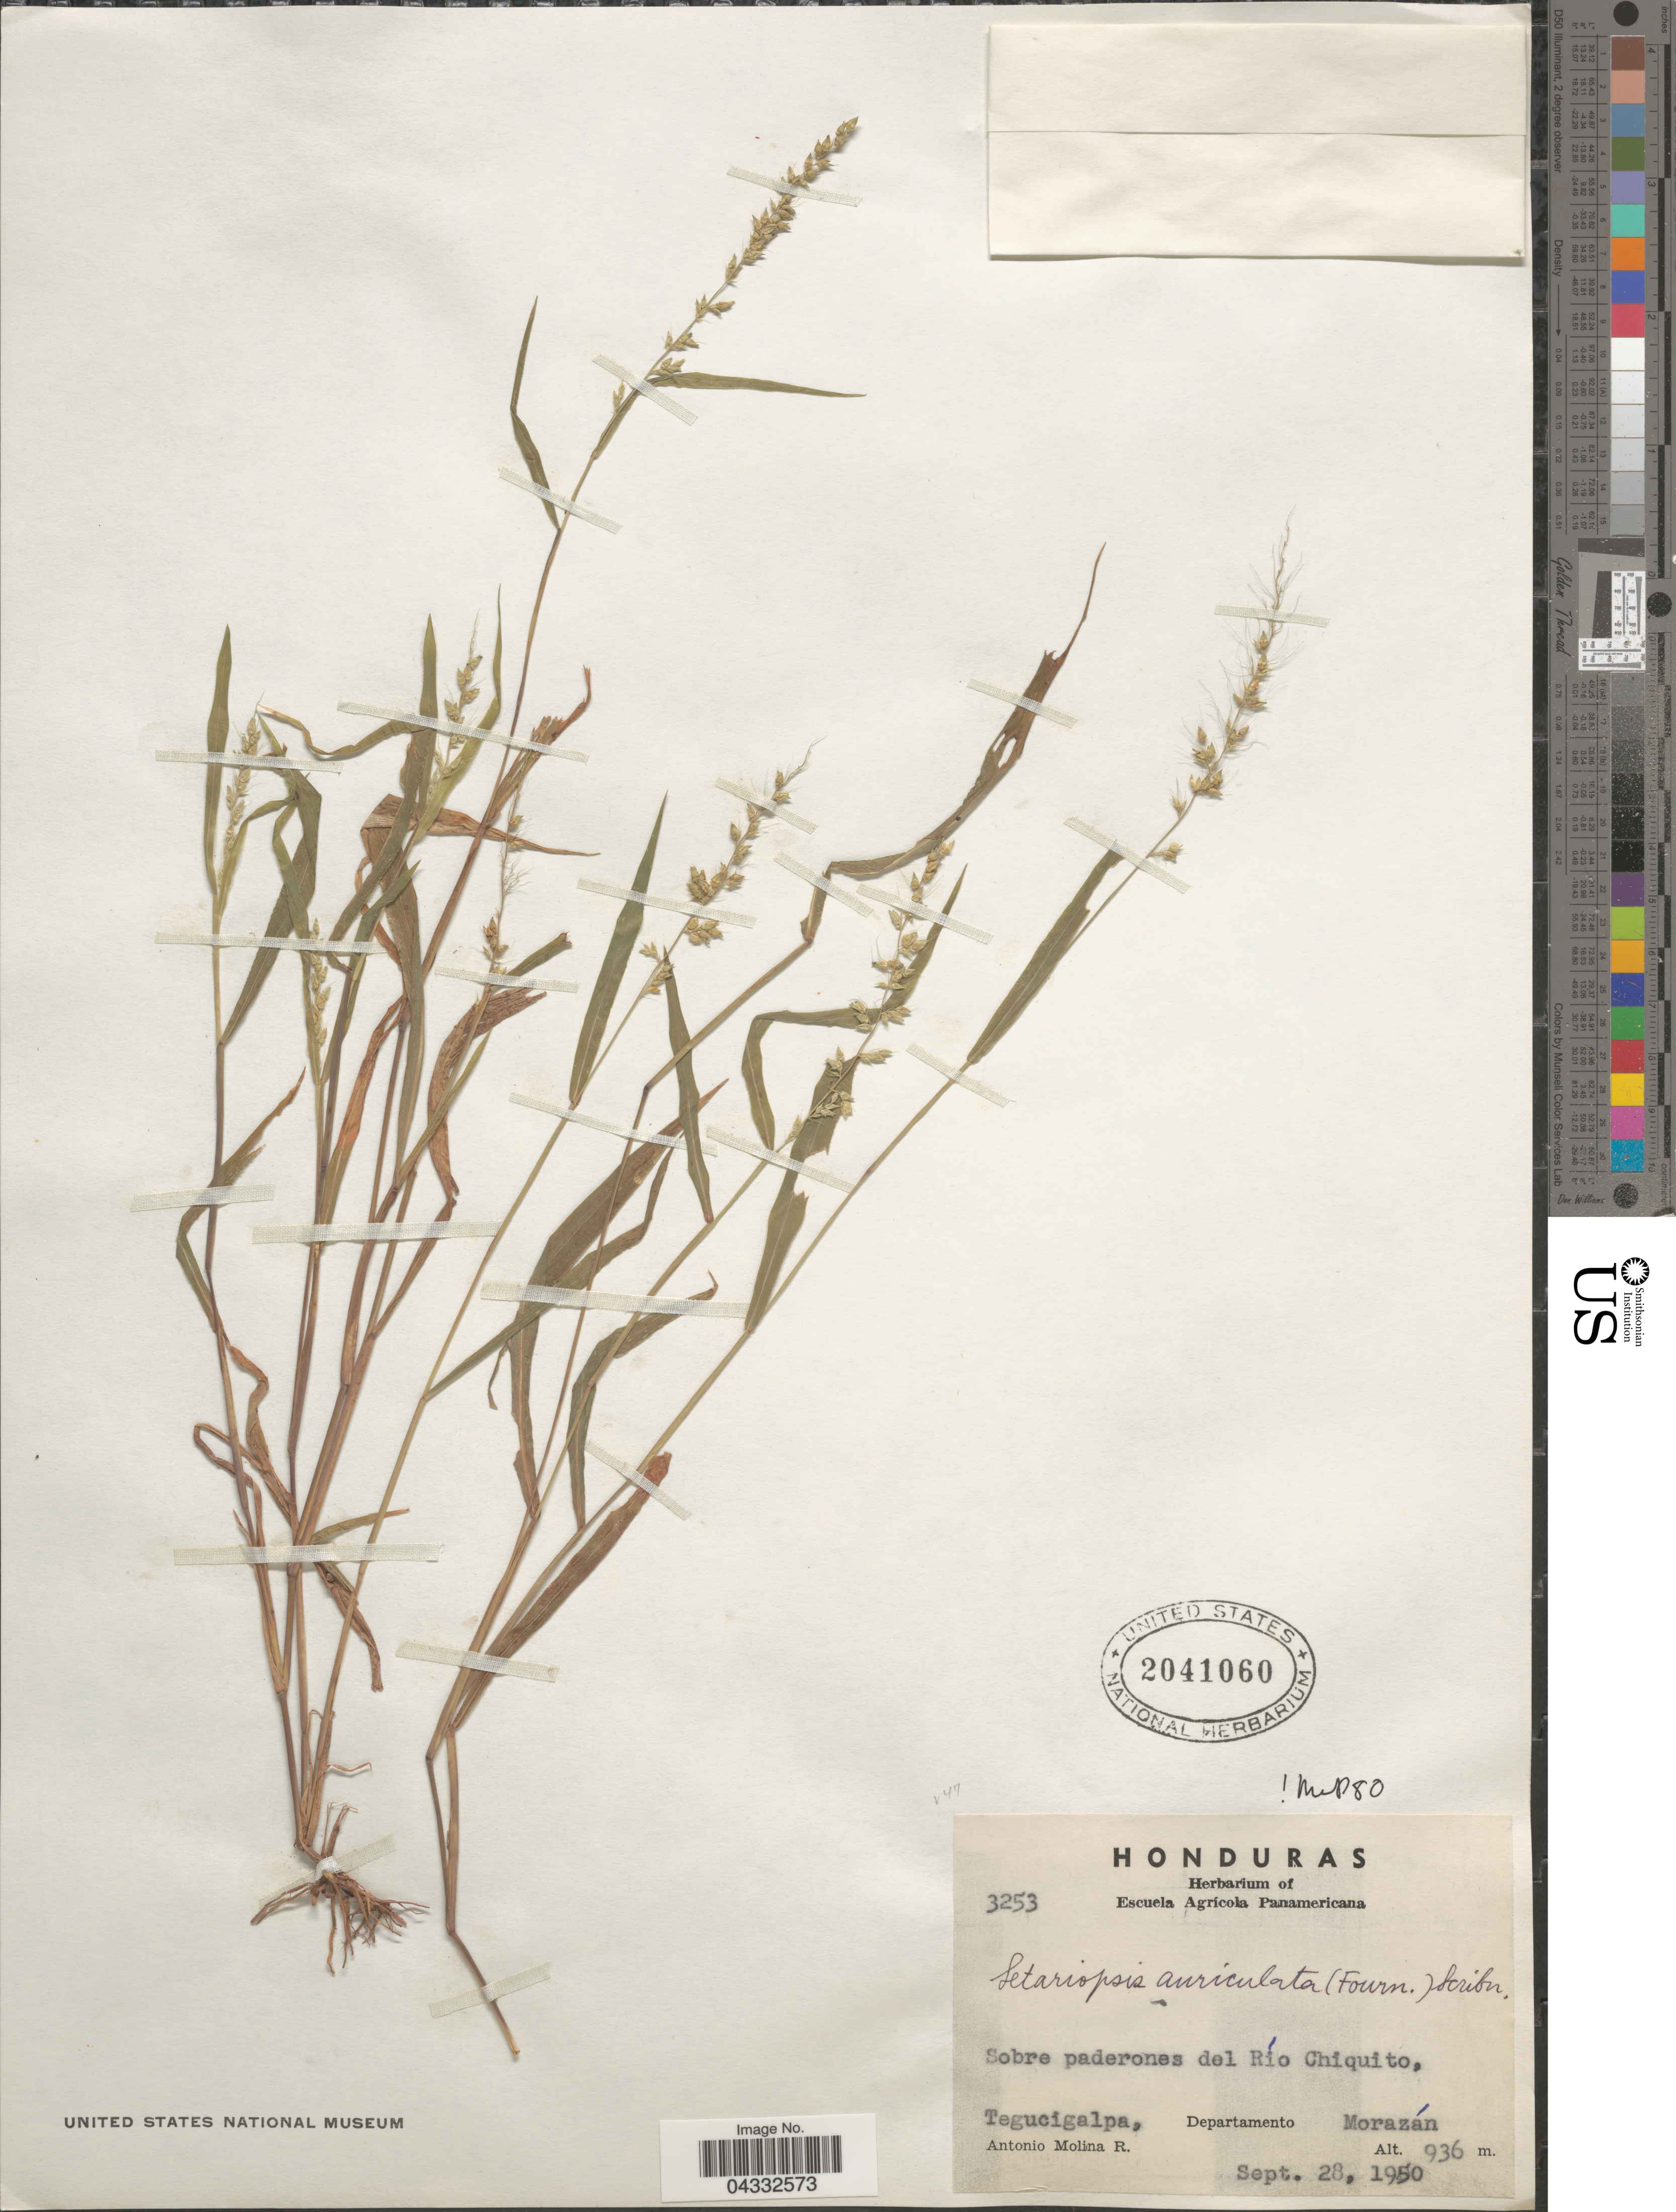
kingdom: Plantae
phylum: Tracheophyta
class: Liliopsida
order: Poales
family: Poaceae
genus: Setariopsis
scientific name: Setariopsis auriculata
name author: (E. Fourn.) Scribn.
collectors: A. Molina R.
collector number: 3253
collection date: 1950-09-28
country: Honduras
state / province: Fco. Morazán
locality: Sobre paderones del Río Chiquito, Tegucigalpa, Departamento Morazán.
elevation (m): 936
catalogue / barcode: US 2041060